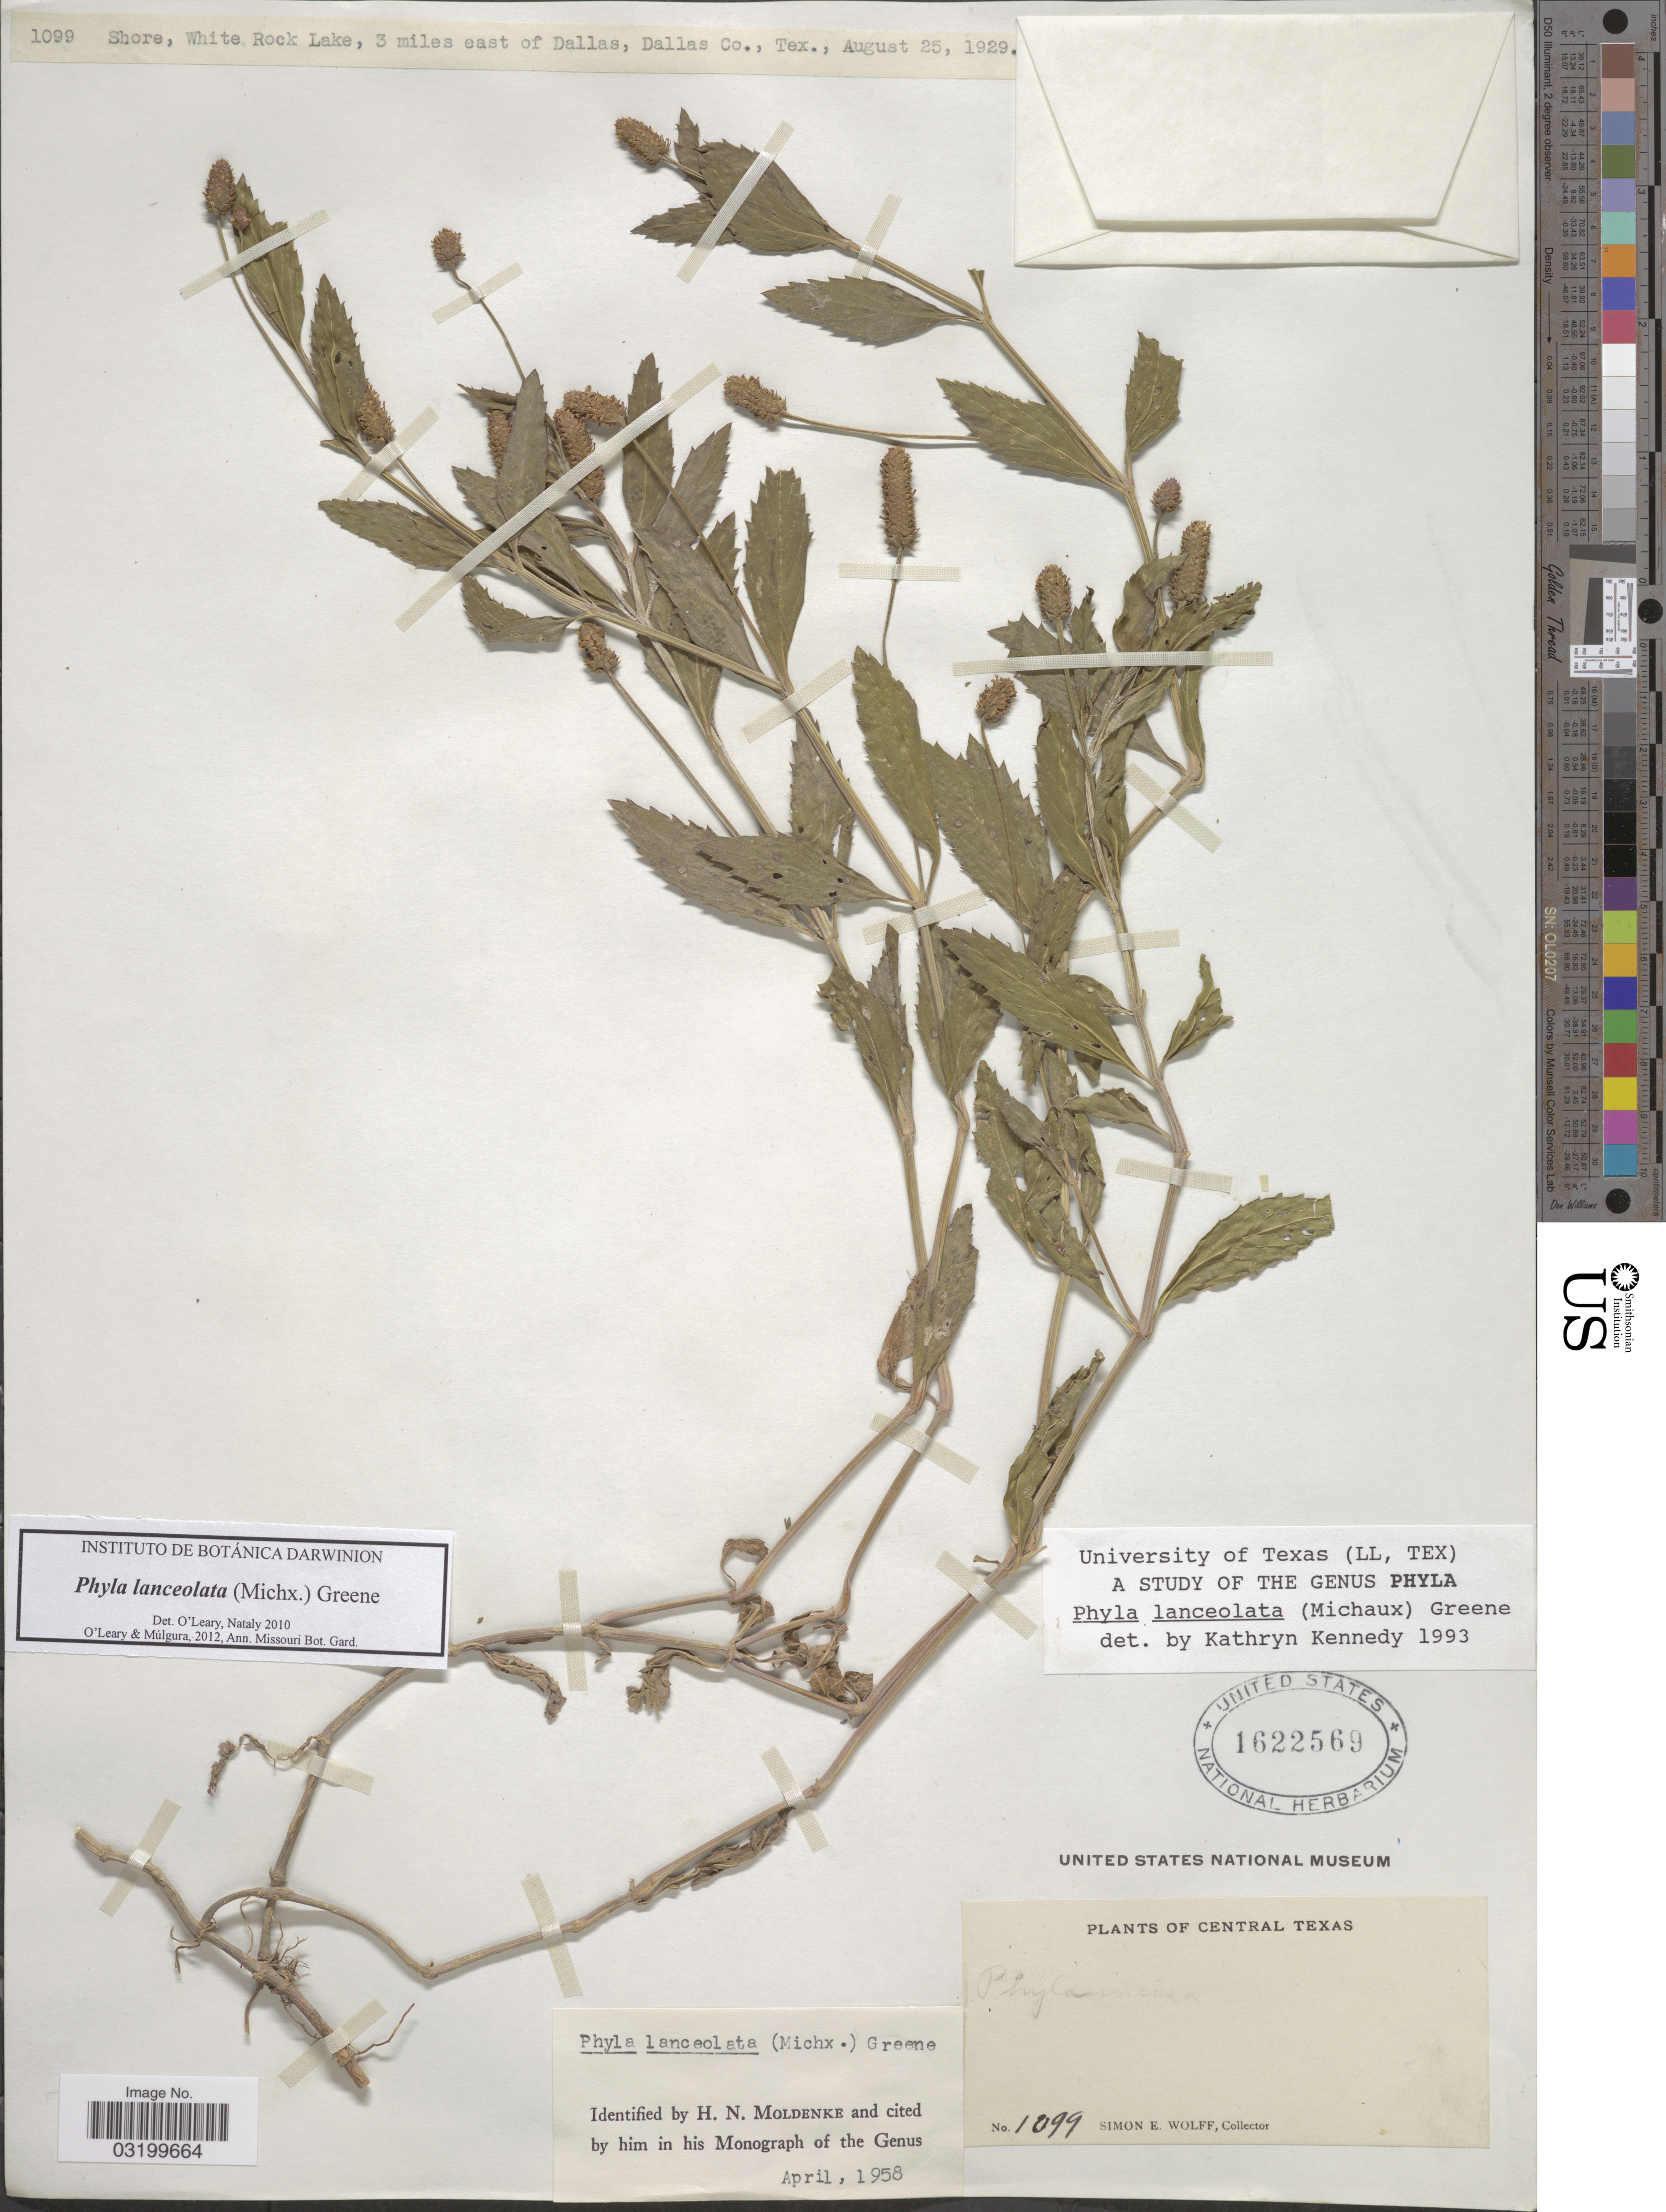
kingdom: Plantae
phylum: Tracheophyta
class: Magnoliopsida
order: Lamiales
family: Verbenaceae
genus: Phyla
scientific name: Phyla lanceolata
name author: (Michx.) Greene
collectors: S. E. Wolff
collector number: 1099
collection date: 1929-08-25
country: United States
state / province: Texas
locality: Central Texas. Shore, White Rock Lake, 3 miles east of Dallas, Dallas Co.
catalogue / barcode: US 1622569